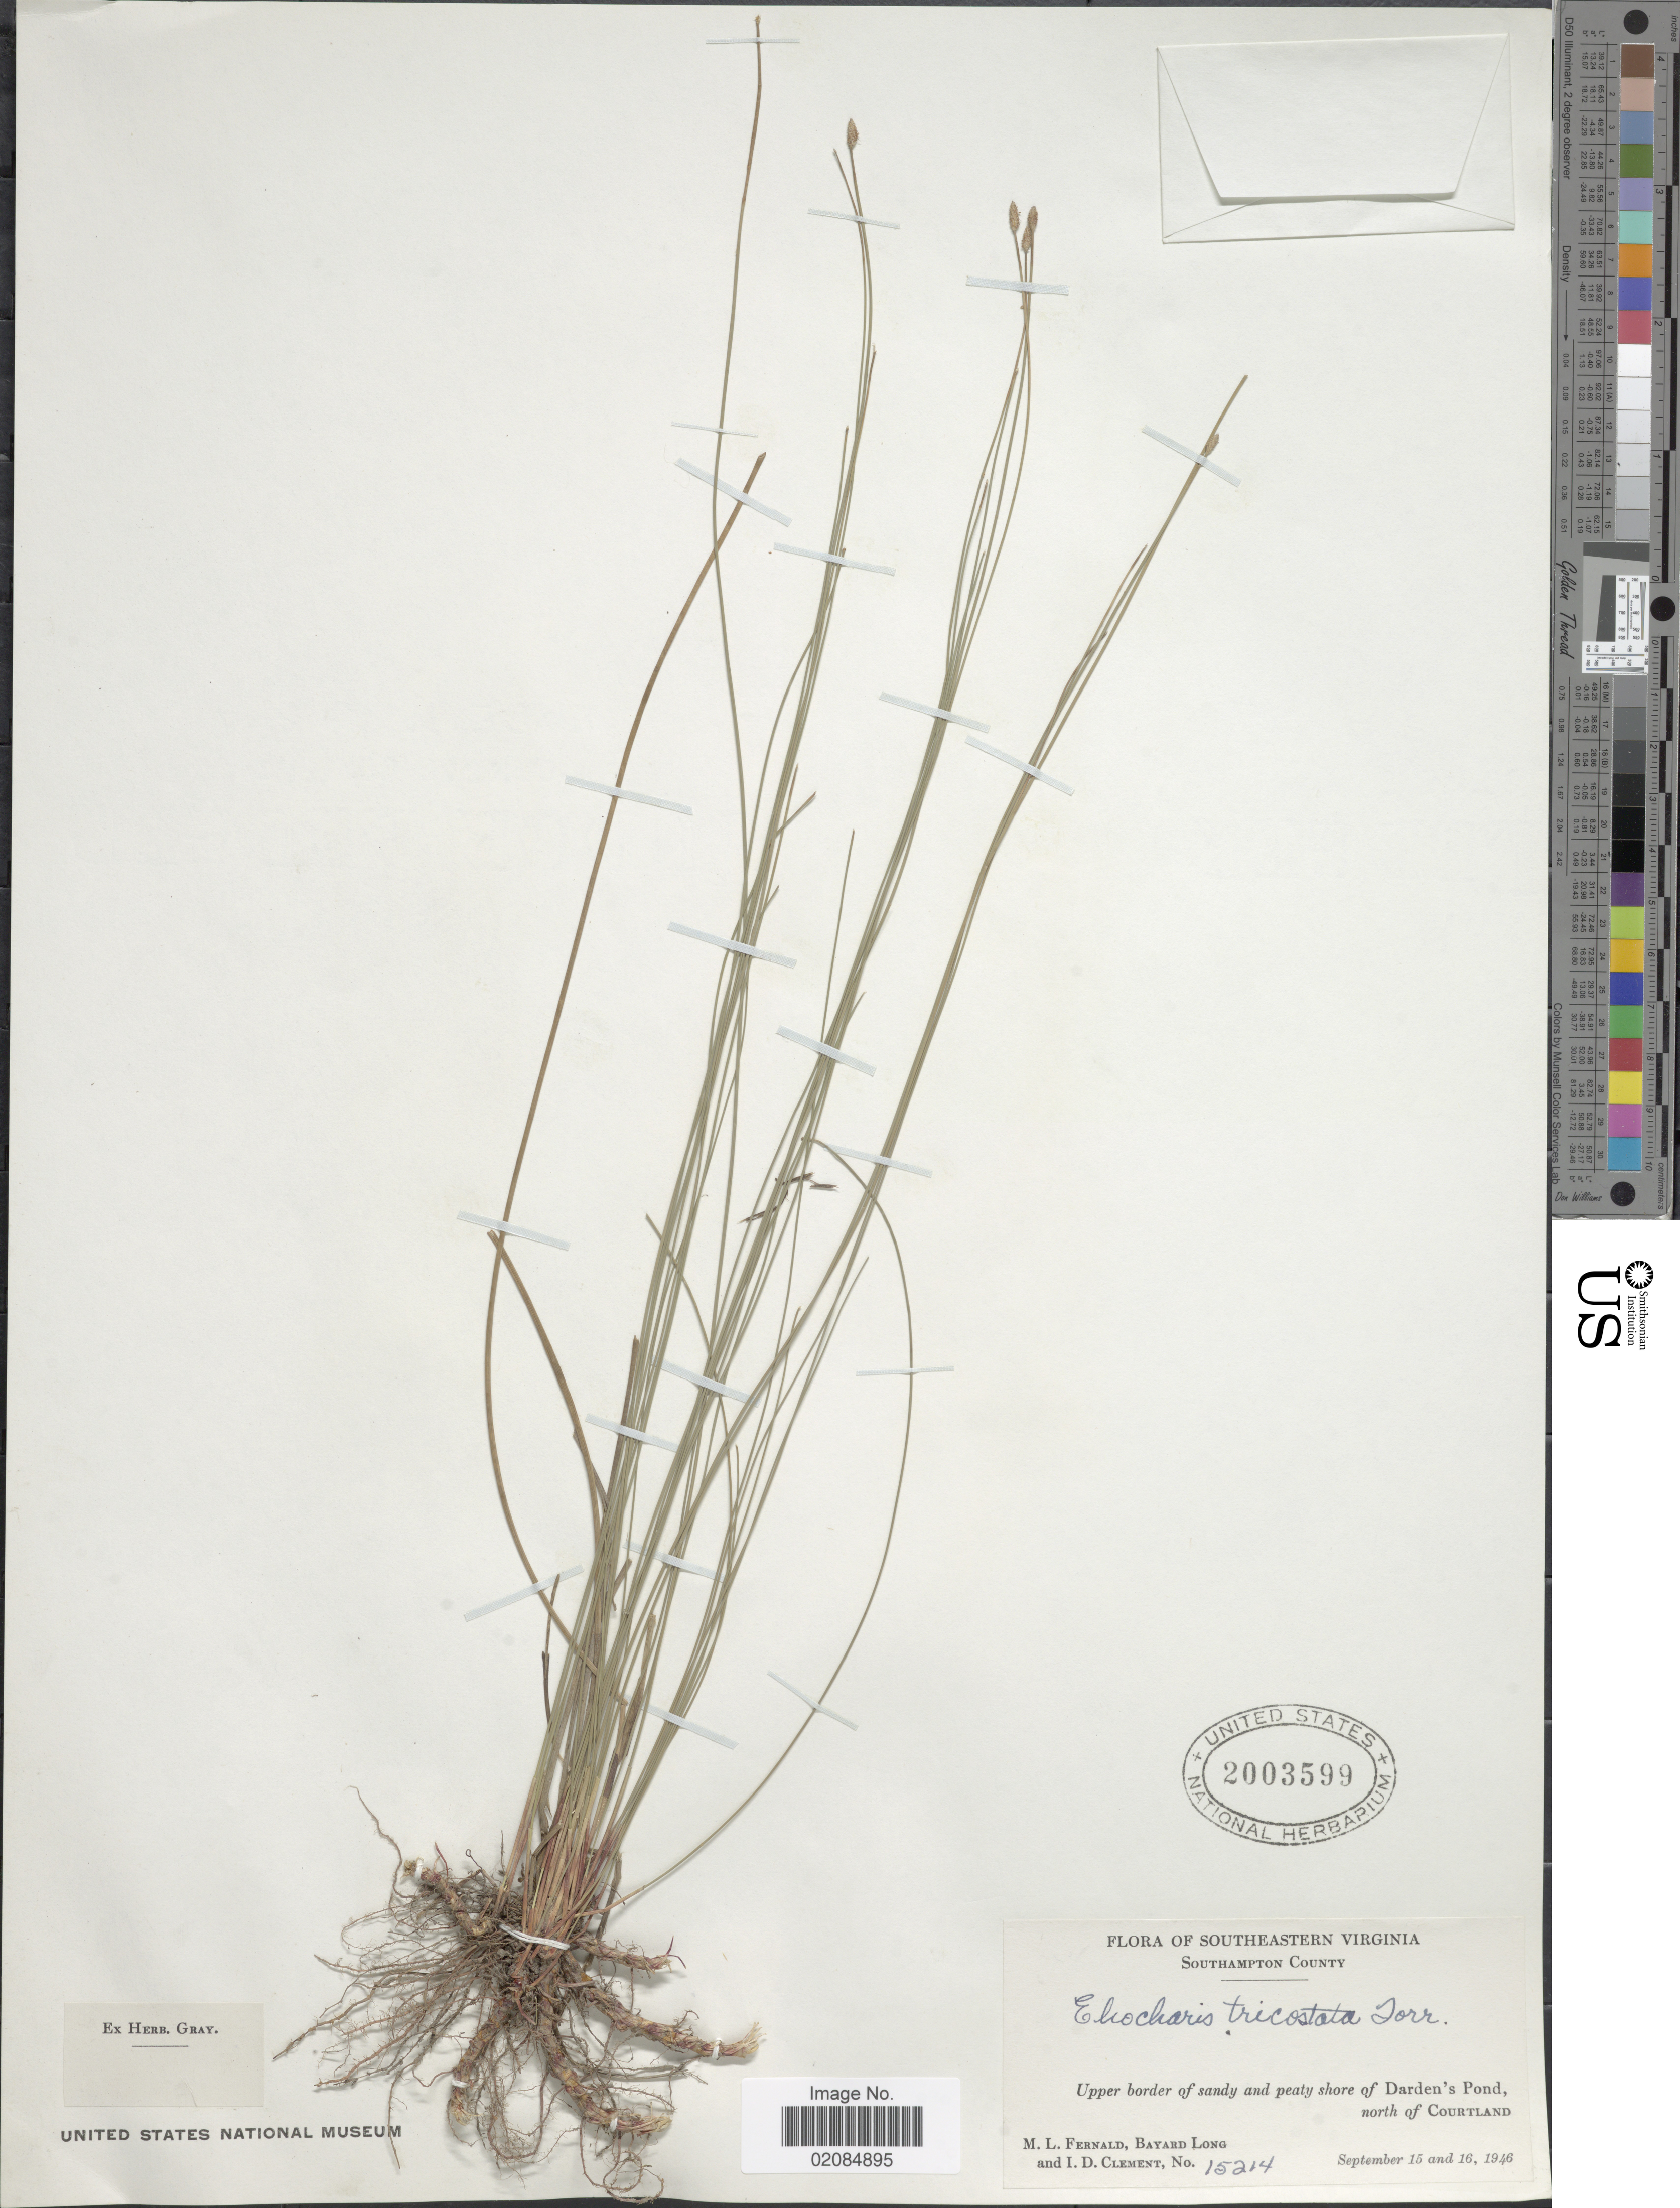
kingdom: Plantae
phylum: Tracheophyta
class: Liliopsida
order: Poales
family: Cyperaceae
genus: Eleocharis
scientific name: Eleocharis tricostata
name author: Torr.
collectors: M. L. Fernald, B. Long & I. Clement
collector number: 15214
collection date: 1946-09-15/1946-09-16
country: United States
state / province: Virginia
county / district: Southampton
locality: Southeastern Virginia. Southampton County. Upper border of sandy and peaty shore of Darden's Pond, north of Courtland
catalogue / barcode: US 2003599